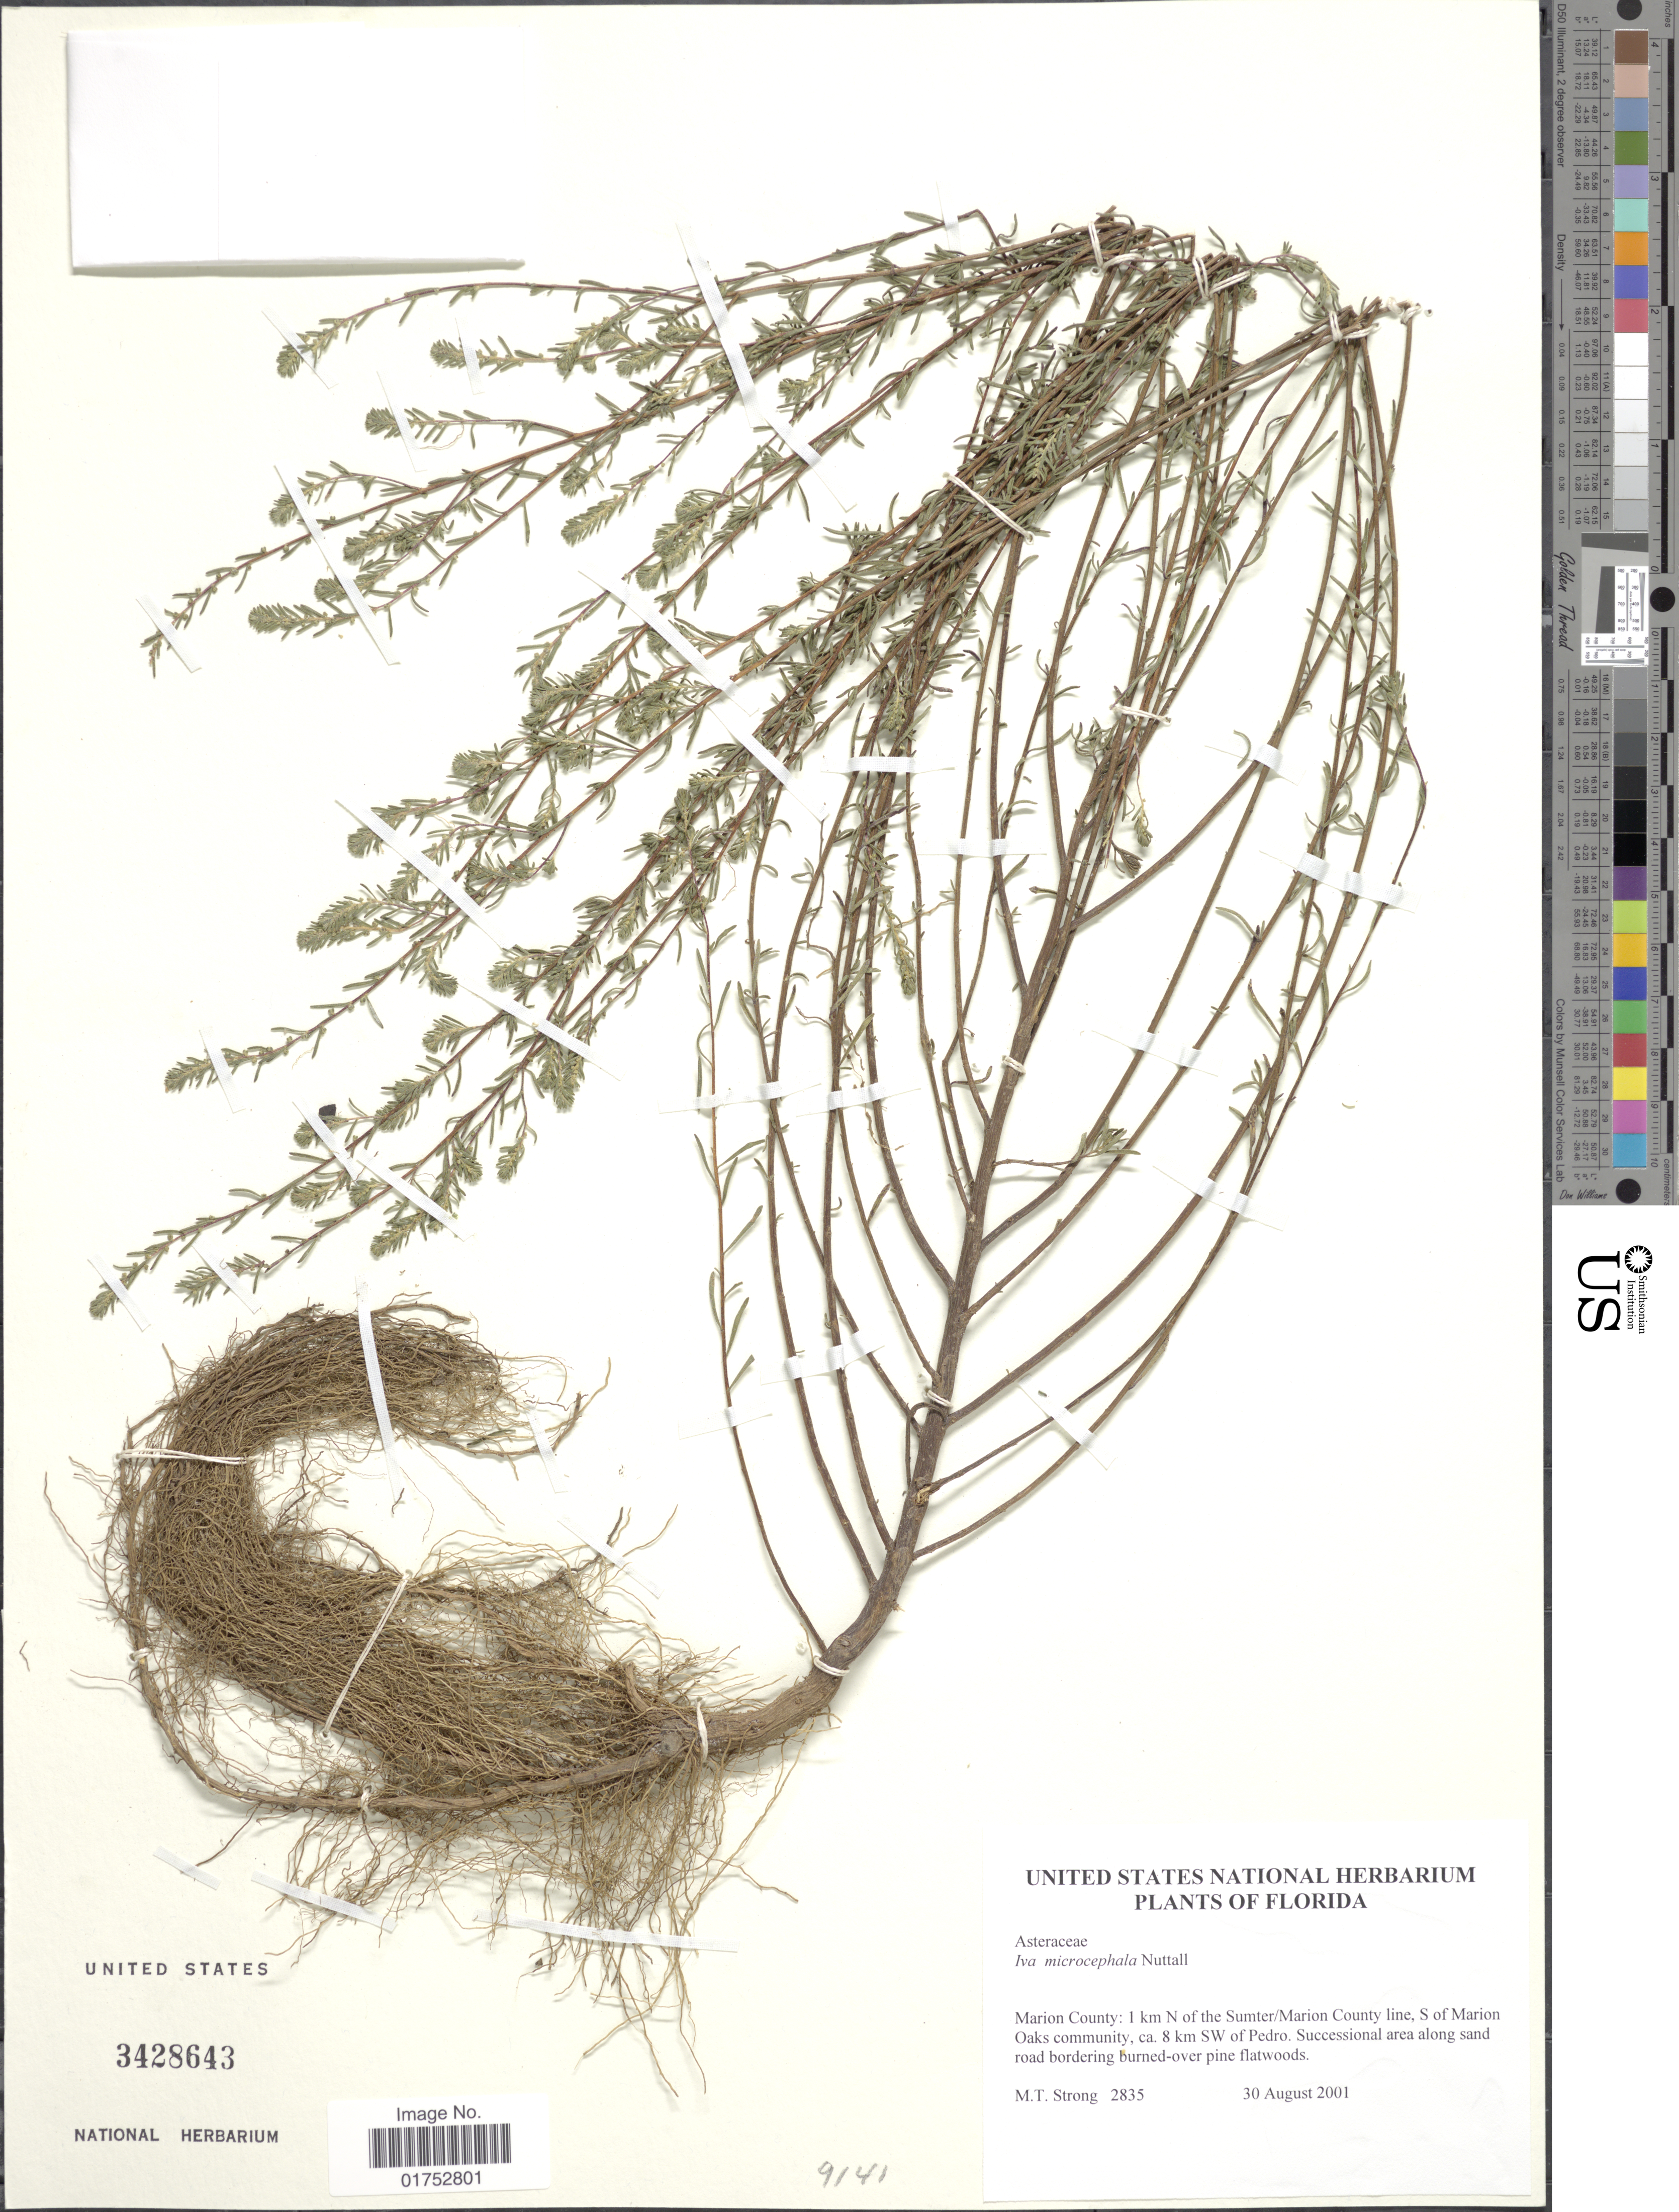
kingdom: Plantae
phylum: Tracheophyta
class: Magnoliopsida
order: Asterales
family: Asteraceae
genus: Iva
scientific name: Iva microcephala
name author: Nutt.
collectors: M. T. Strong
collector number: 2835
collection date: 2001-08-30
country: United States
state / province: Florida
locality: Marion County, 1 km N of the Sumter/ Marion County line, S of Marion Oaks community, ca 8 km SW of Pedro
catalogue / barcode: US 3428643